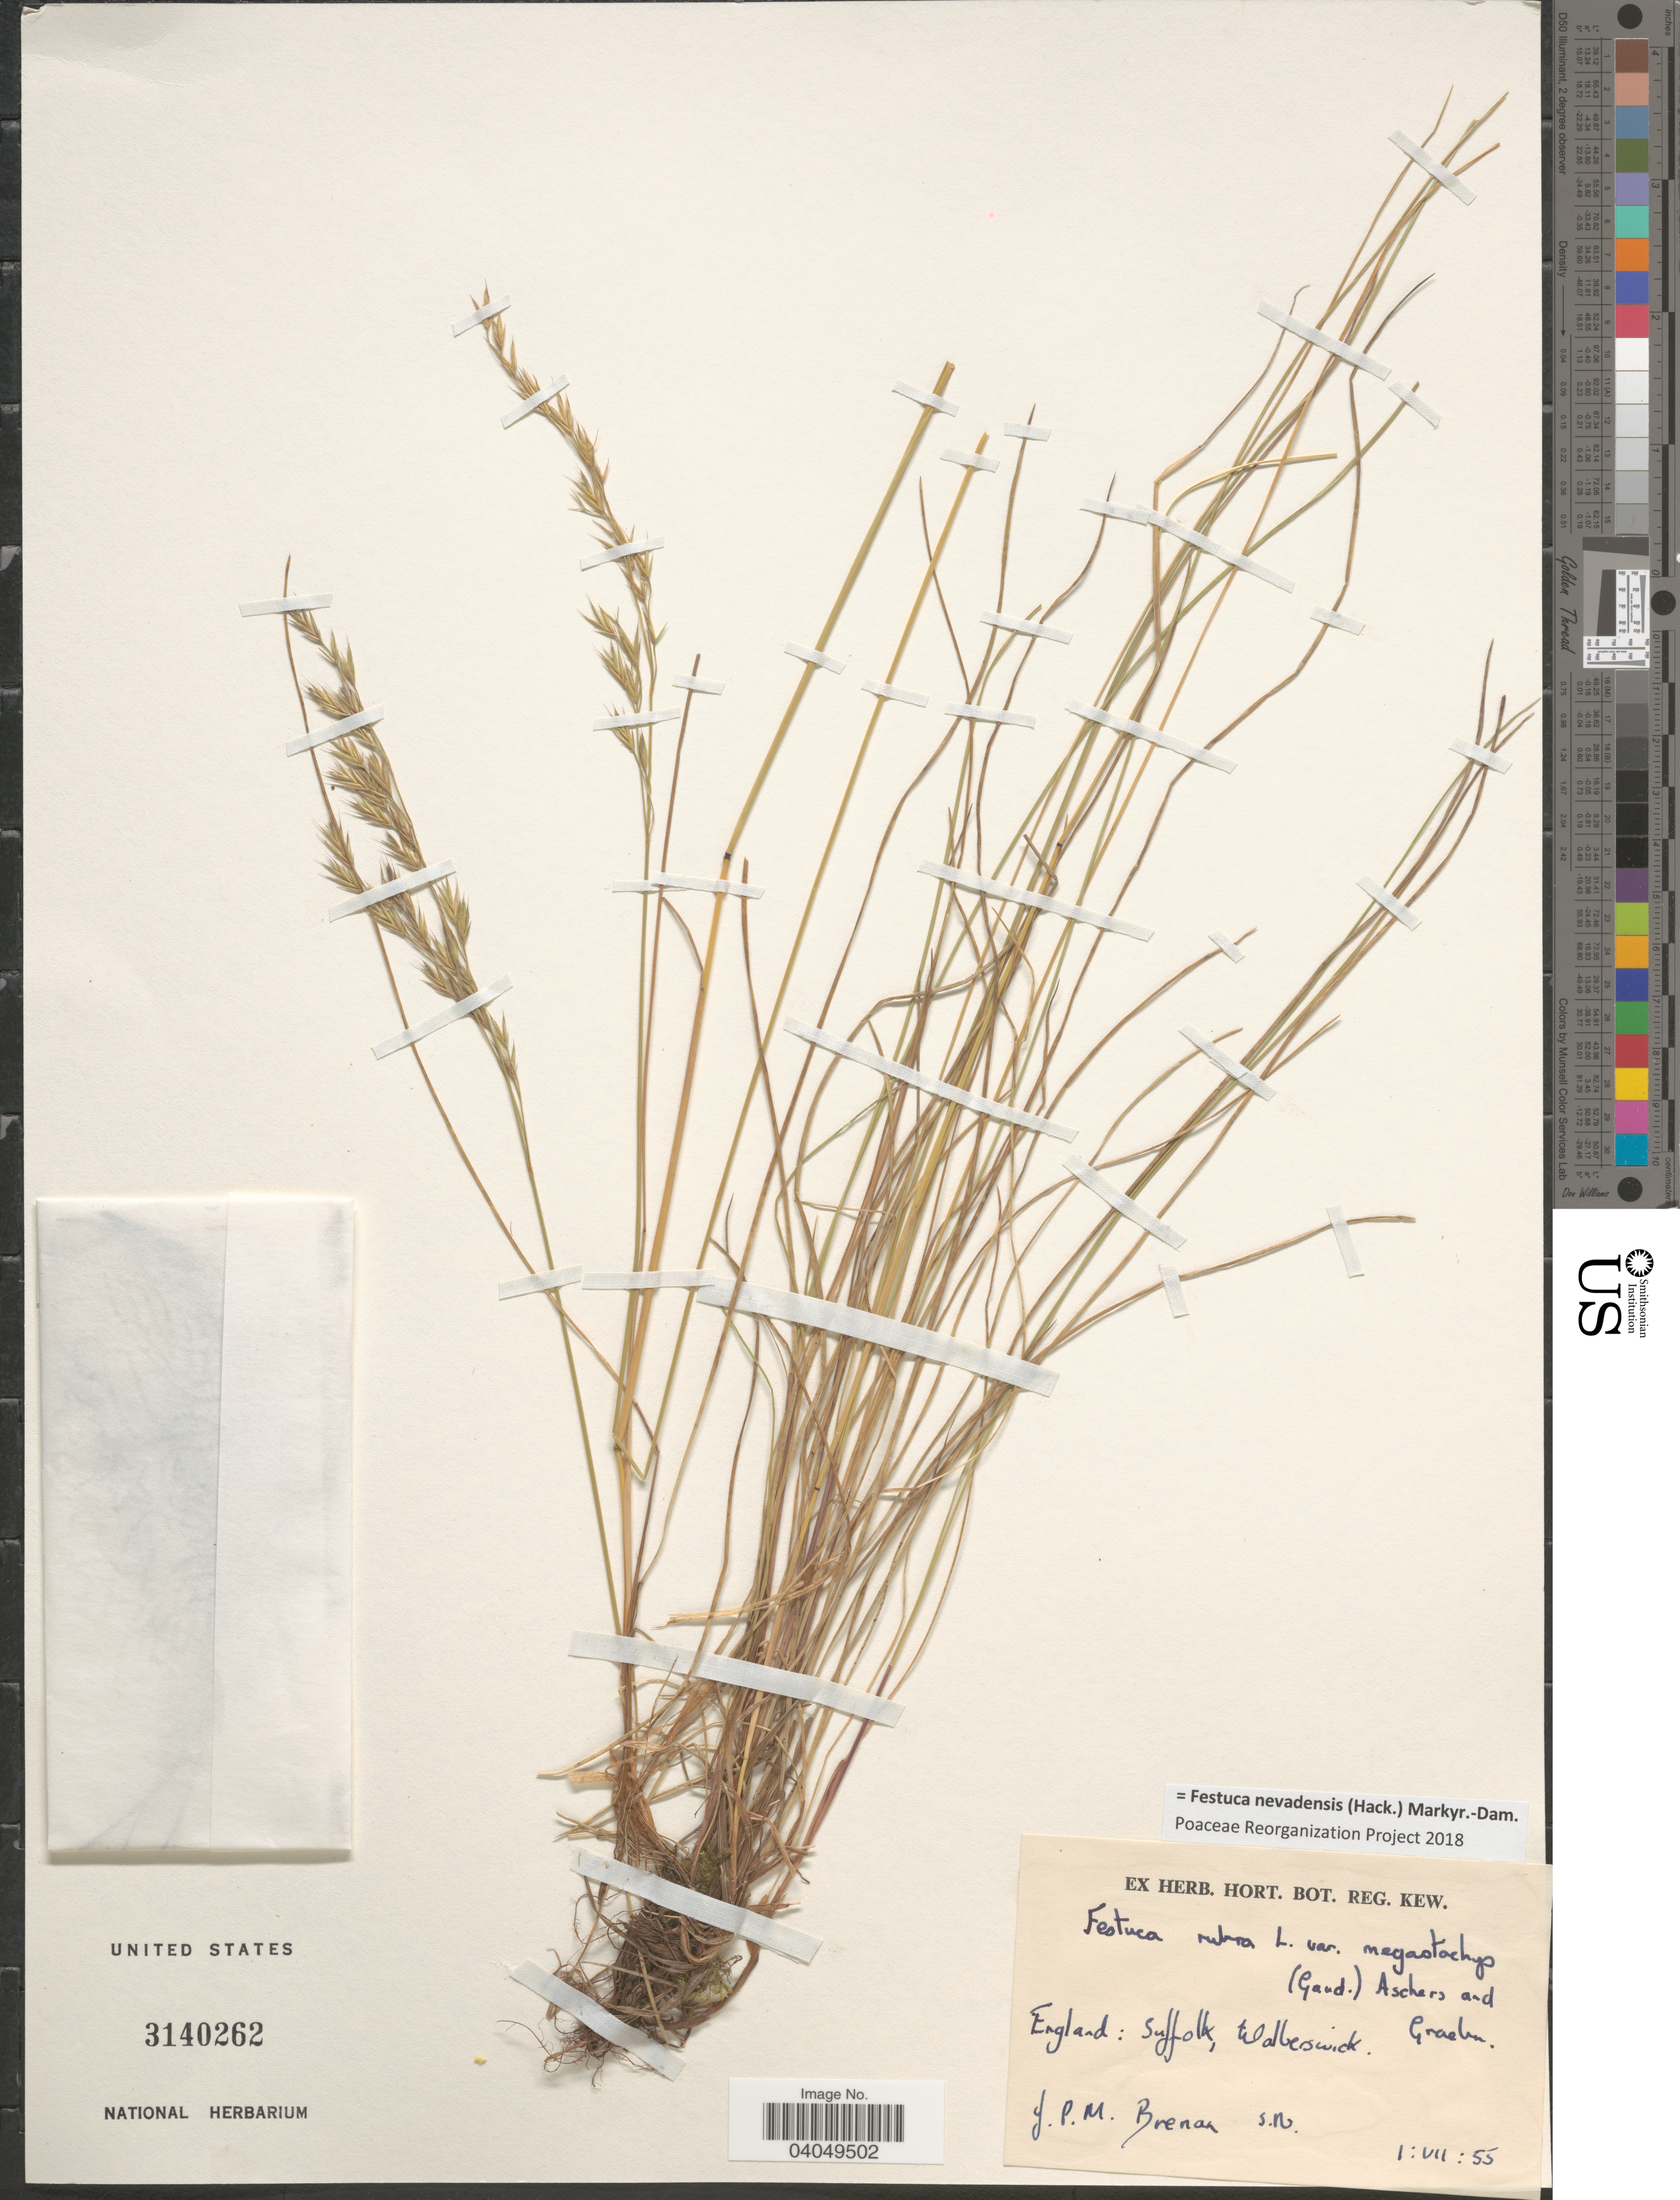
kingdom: Plantae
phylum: Tracheophyta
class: Liliopsida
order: Poales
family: Poaceae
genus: Festuca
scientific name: Festuca nevadensis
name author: (Hack.) Markgr.-Dann.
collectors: J. Brenan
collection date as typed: Transcribed d/m/y: 1/7/55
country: United Kingdom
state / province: England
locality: Suffolk, Walberswick.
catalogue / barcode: US 3140262